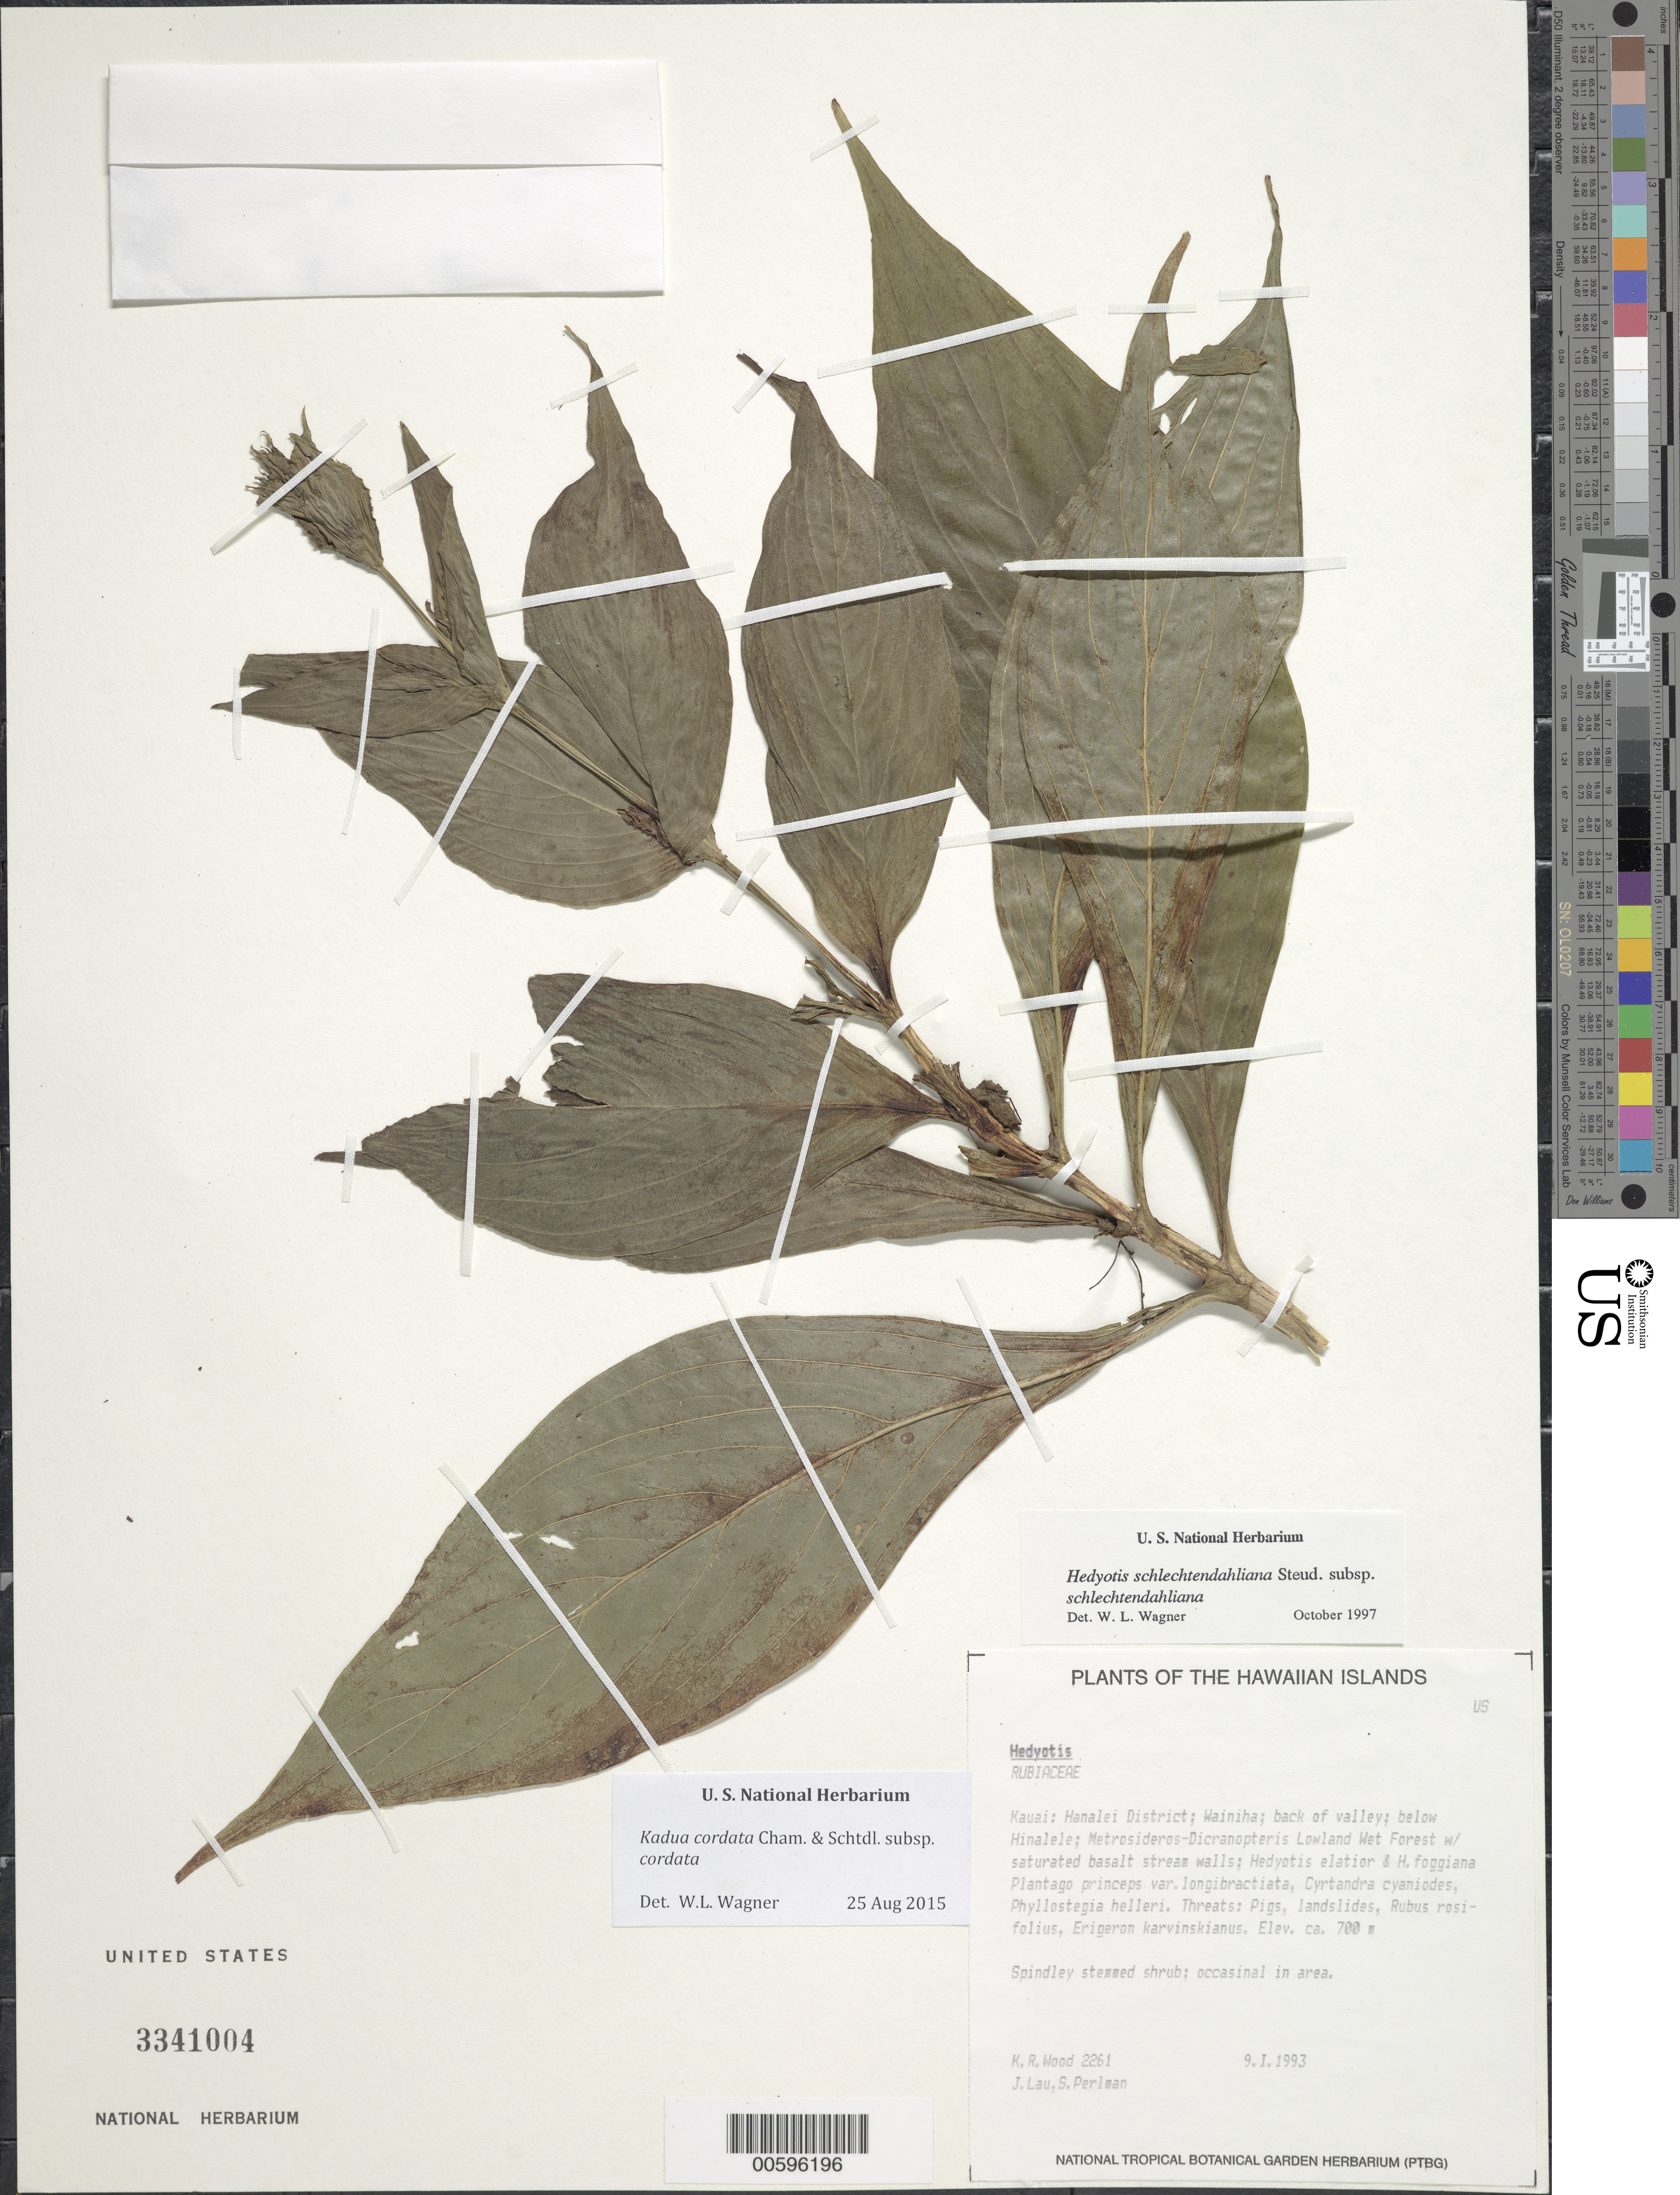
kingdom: Plantae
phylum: Tracheophyta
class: Magnoliopsida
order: Gentianales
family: Rubiaceae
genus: Kadua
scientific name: Kadua cordata subsp. cordata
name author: Cham. & Schltdl.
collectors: K. R. Wood, J. Lau & S. P. Perlman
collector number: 2261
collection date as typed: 9 Jan 1993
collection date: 1993-01-09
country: United States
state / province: Hawaii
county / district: Kauai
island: Kaua'i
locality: Hanalei Dist; Wainiha; back of valley; below Hinalele.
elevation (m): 700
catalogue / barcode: US 3341004